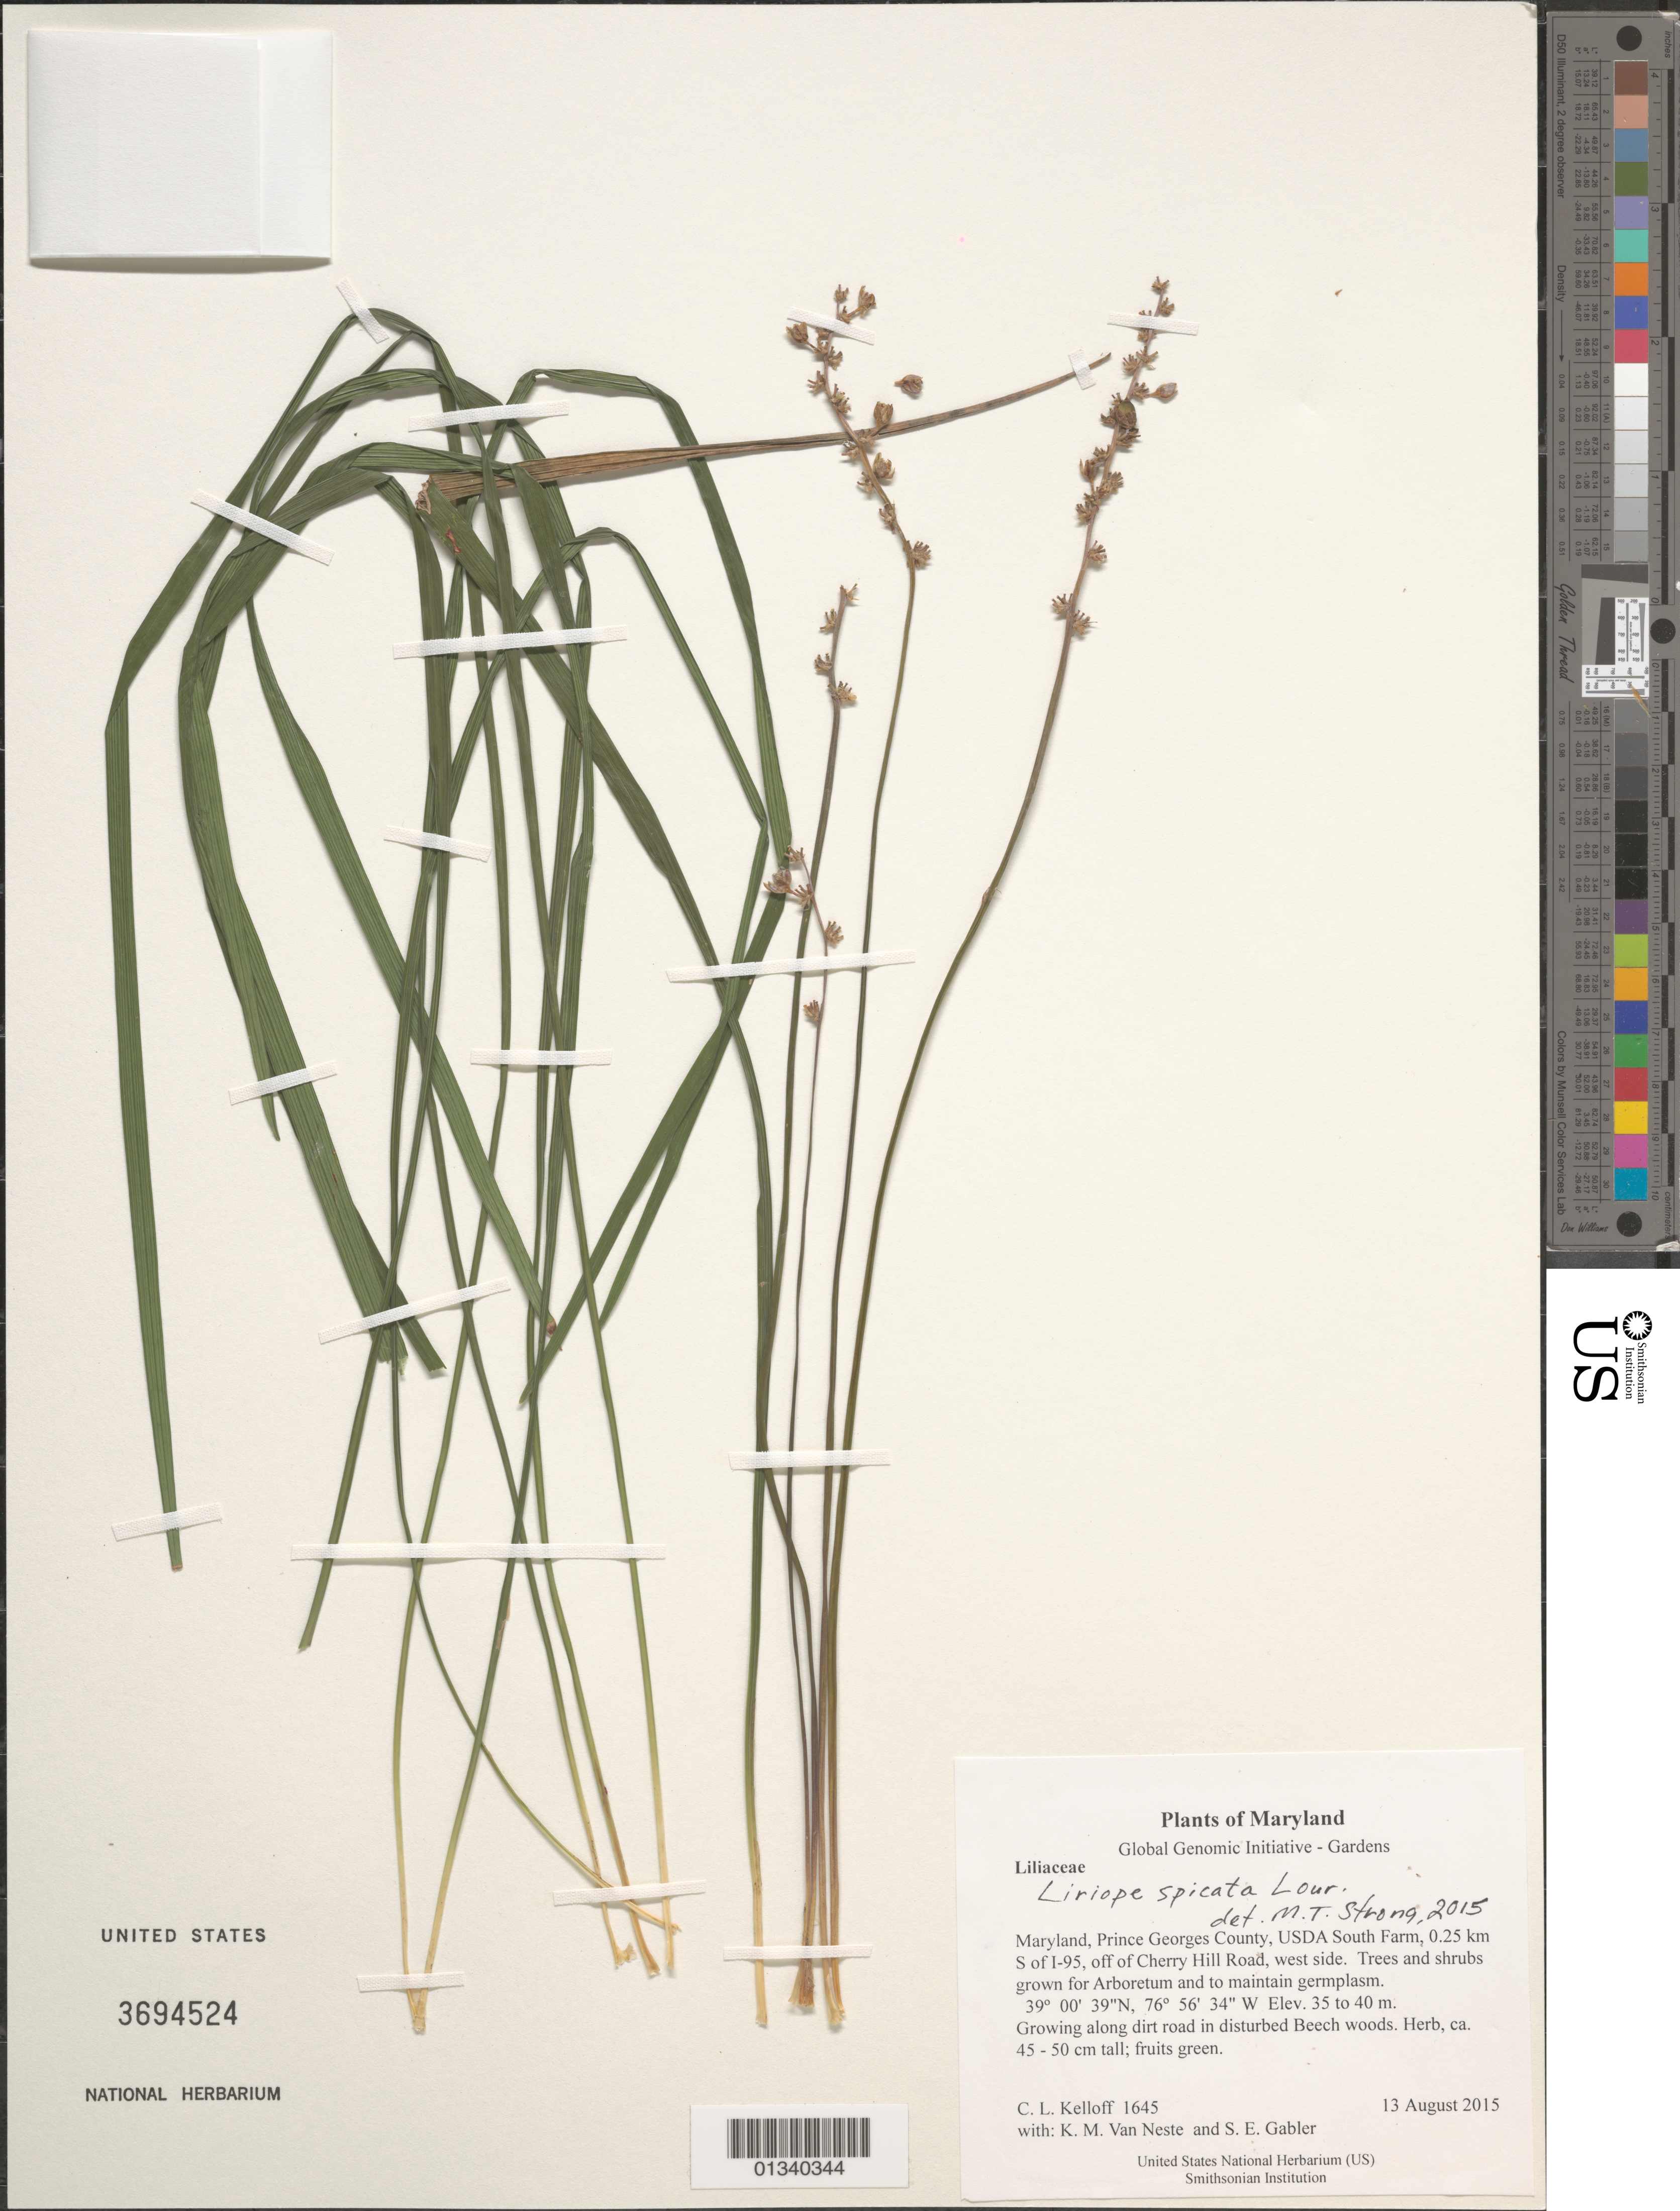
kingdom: Plantae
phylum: Tracheophyta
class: Liliopsida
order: Asparagales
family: Asparagaceae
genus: Liriope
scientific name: Liriope spicata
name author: Lour.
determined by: Strong, M. T., (US), Smithsonian Institution - National Museum of Natural History (UNITED STATES)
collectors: C. L. Kelloff, K. M. Van Neste & S. E. Gabler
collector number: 1645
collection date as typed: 13 August 2015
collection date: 2015-08-13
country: United States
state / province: Maryland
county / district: Prince George's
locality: USDA South Farm, 0.25 km S of I-95, off of Cherry Hill Road, west side. Trees and shrubs grown for Arboretum and to maintain germplasm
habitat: Growing along dirt road in disturbed Beech woods.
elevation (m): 35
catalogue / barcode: US 3694524